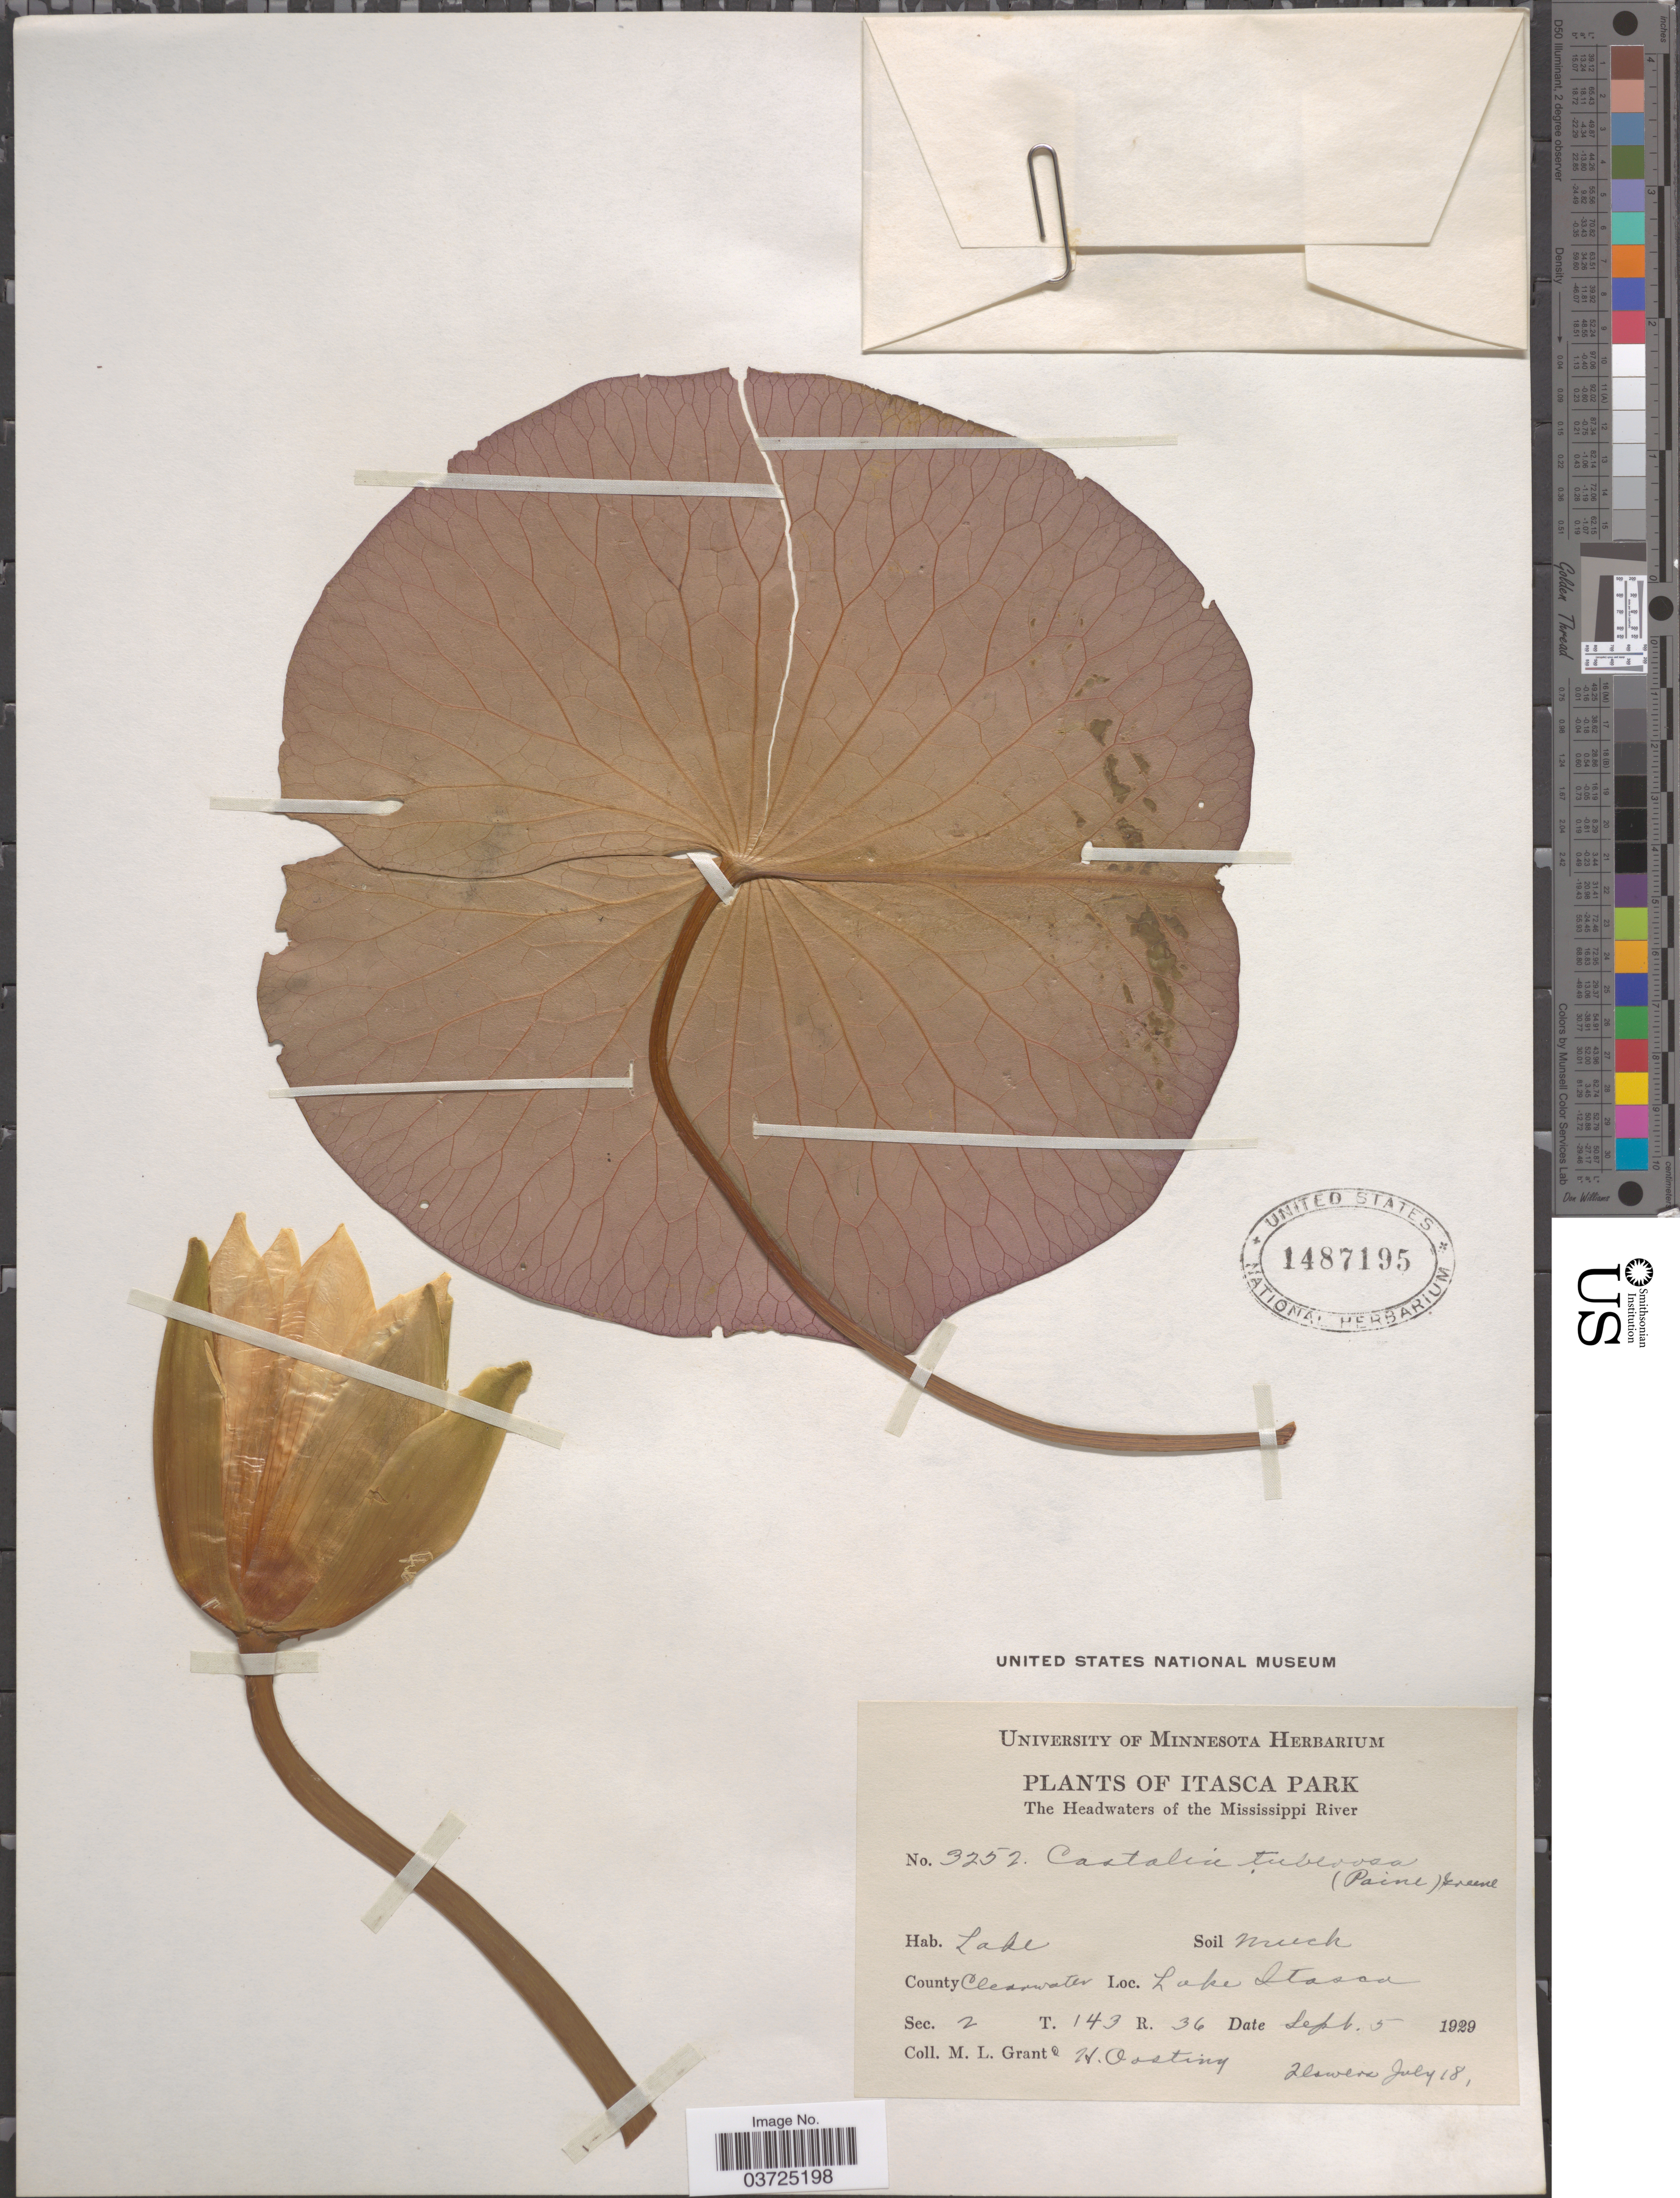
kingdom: Plantae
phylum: Tracheophyta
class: Magnoliopsida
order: Nymphaeales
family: Nymphaeaceae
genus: Nymphaea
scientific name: Nymphaea tuberosa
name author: Paine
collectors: M. L. Grant & H. Oosting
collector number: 3252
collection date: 1929-09-05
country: United States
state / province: Minnesota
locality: Itasca Park. The Headwaters of the Mississippi River. County Clearwater, Lake Itasca. Sec. 2. T. 143. R. 36.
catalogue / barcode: US 1487195